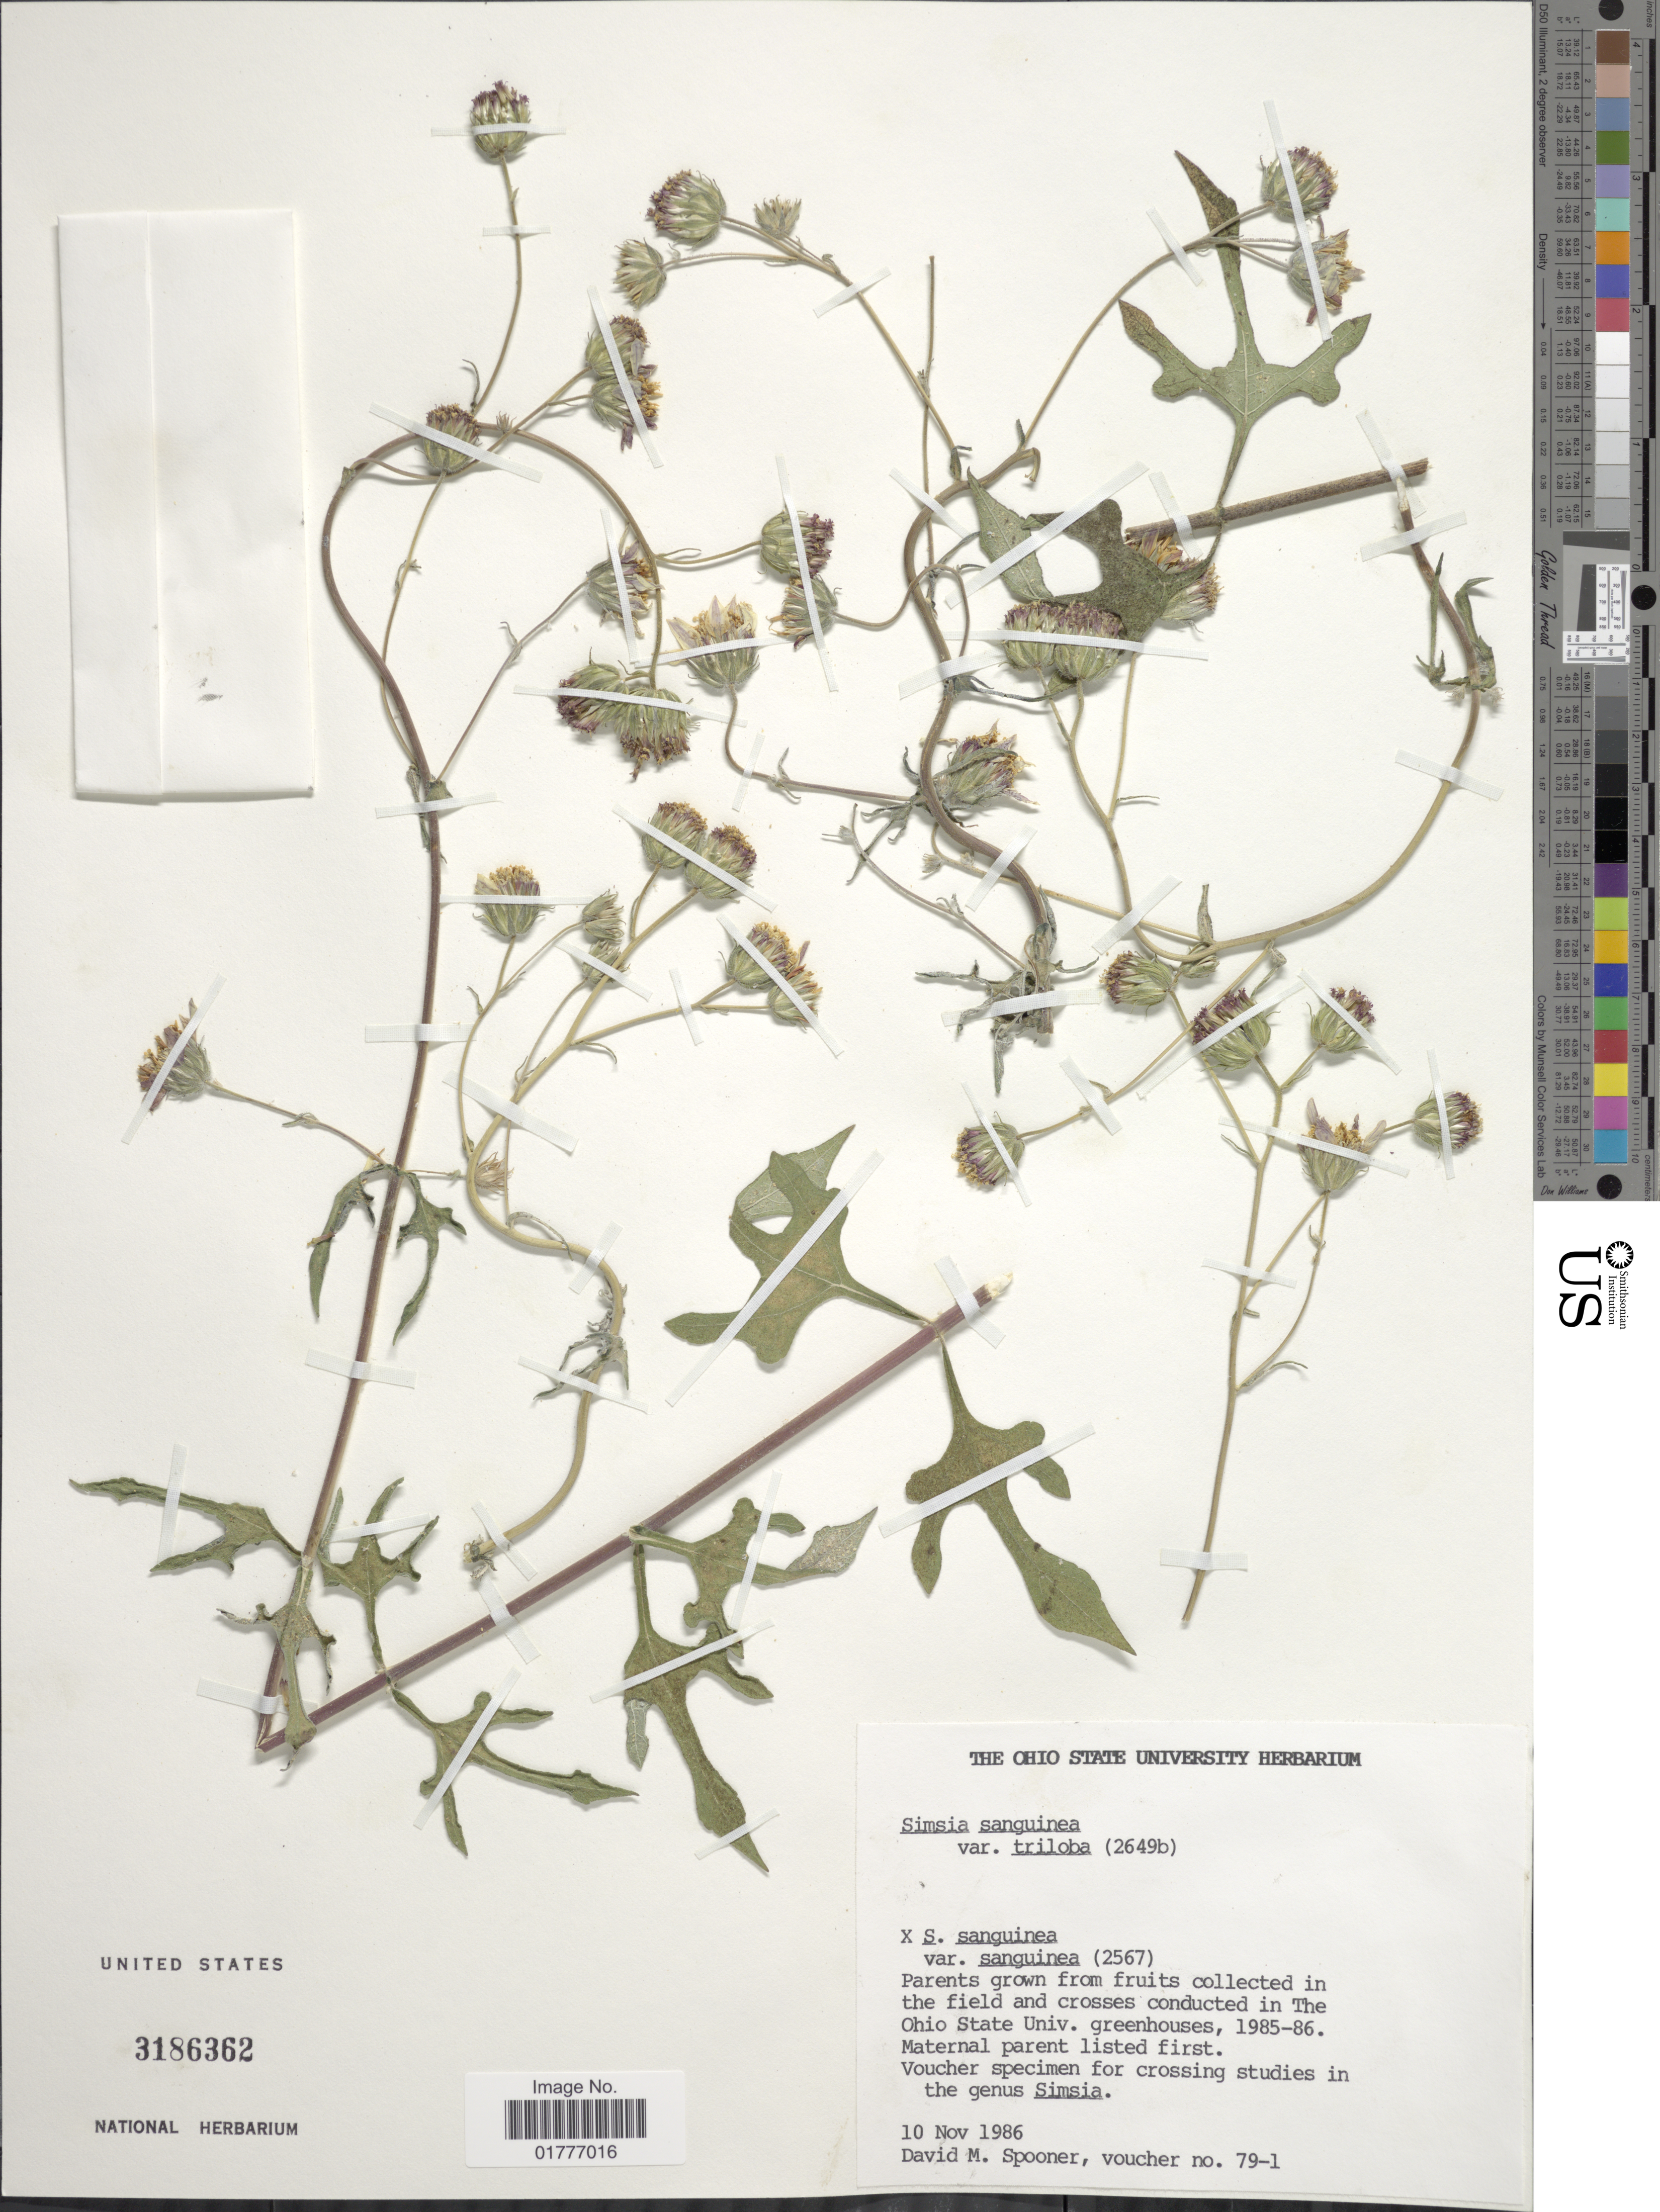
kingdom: Plantae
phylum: Tracheophyta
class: Magnoliopsida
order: Asterales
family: Asteraceae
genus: Simsia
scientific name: Simsia sanguinea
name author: A. Gray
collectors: D. Spooner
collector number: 79-1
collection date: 1986-11-10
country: United States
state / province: Ohio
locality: In the field and crosses conducted in The Ohio State Univ. greenhouses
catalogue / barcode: US 3186362